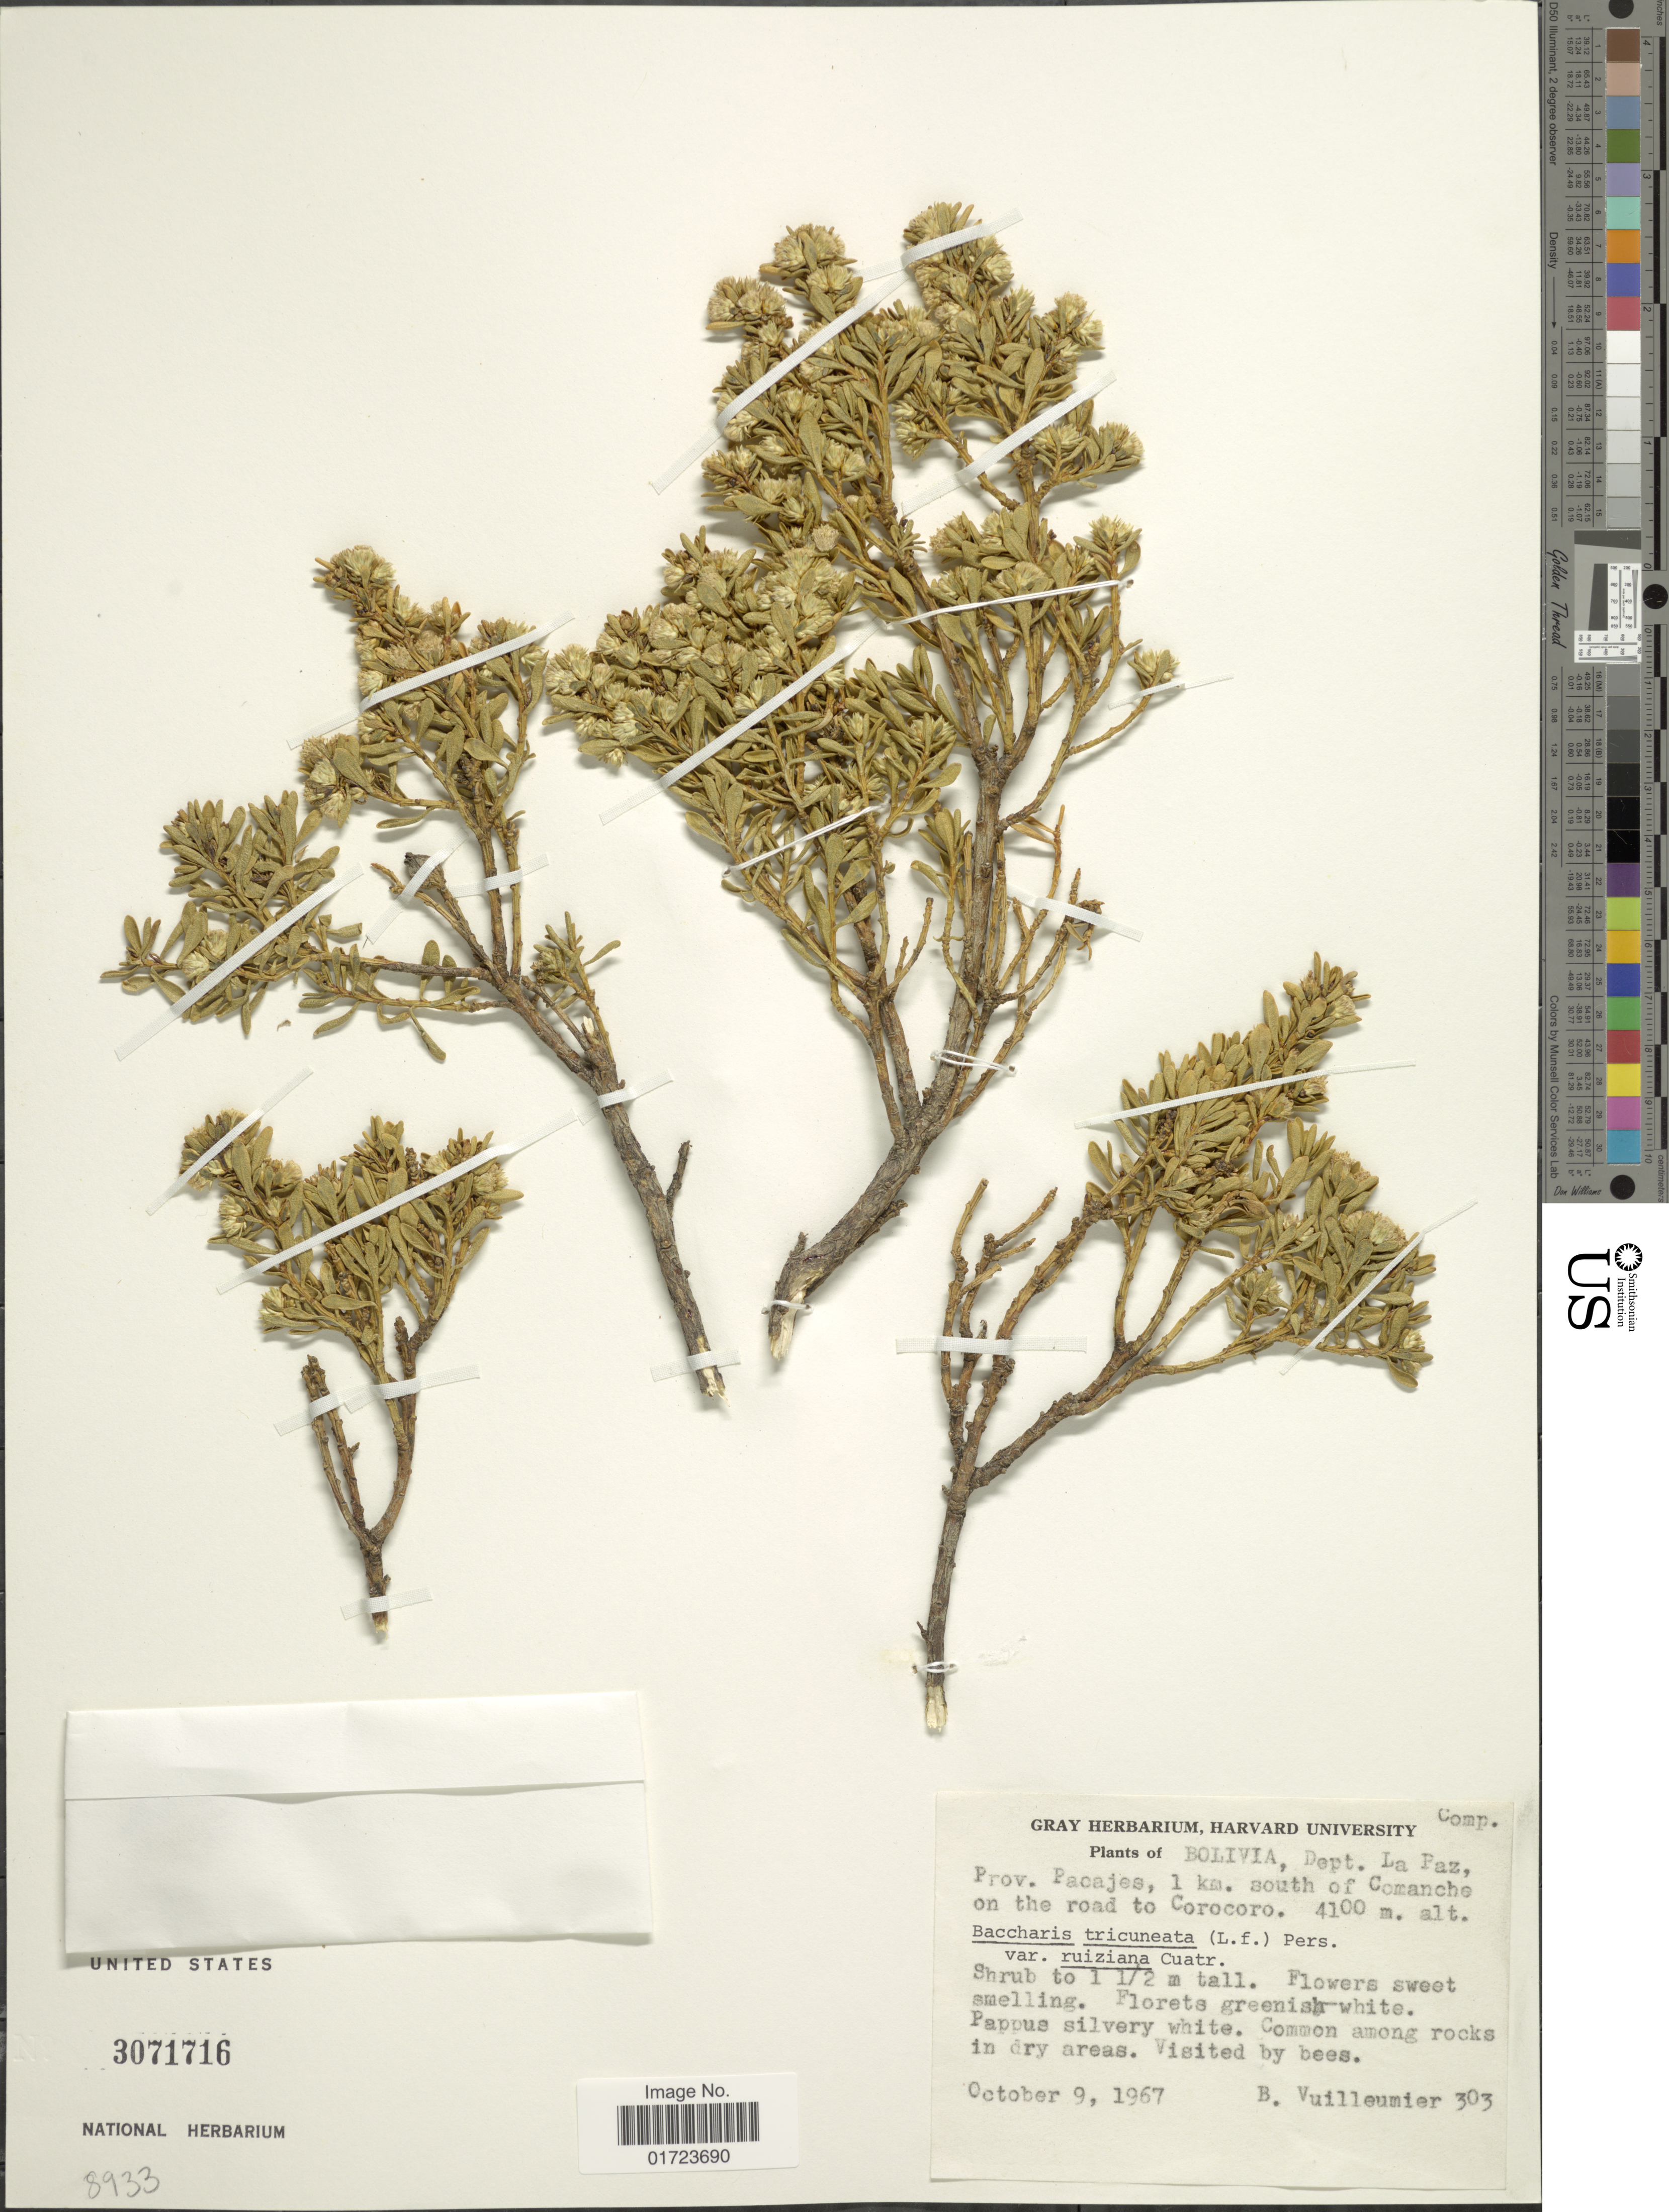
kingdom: Plantae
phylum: Tracheophyta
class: Magnoliopsida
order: Asterales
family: Asteraceae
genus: Baccharis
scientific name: Baccharis tola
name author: Phil.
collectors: B. Vuilleumier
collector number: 303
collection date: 1967-10-09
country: Bolivia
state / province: La Paz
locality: Prov. Pacajes, 1 km. south of Comanche on the road to Corocoro.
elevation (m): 4100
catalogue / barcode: US 3071716